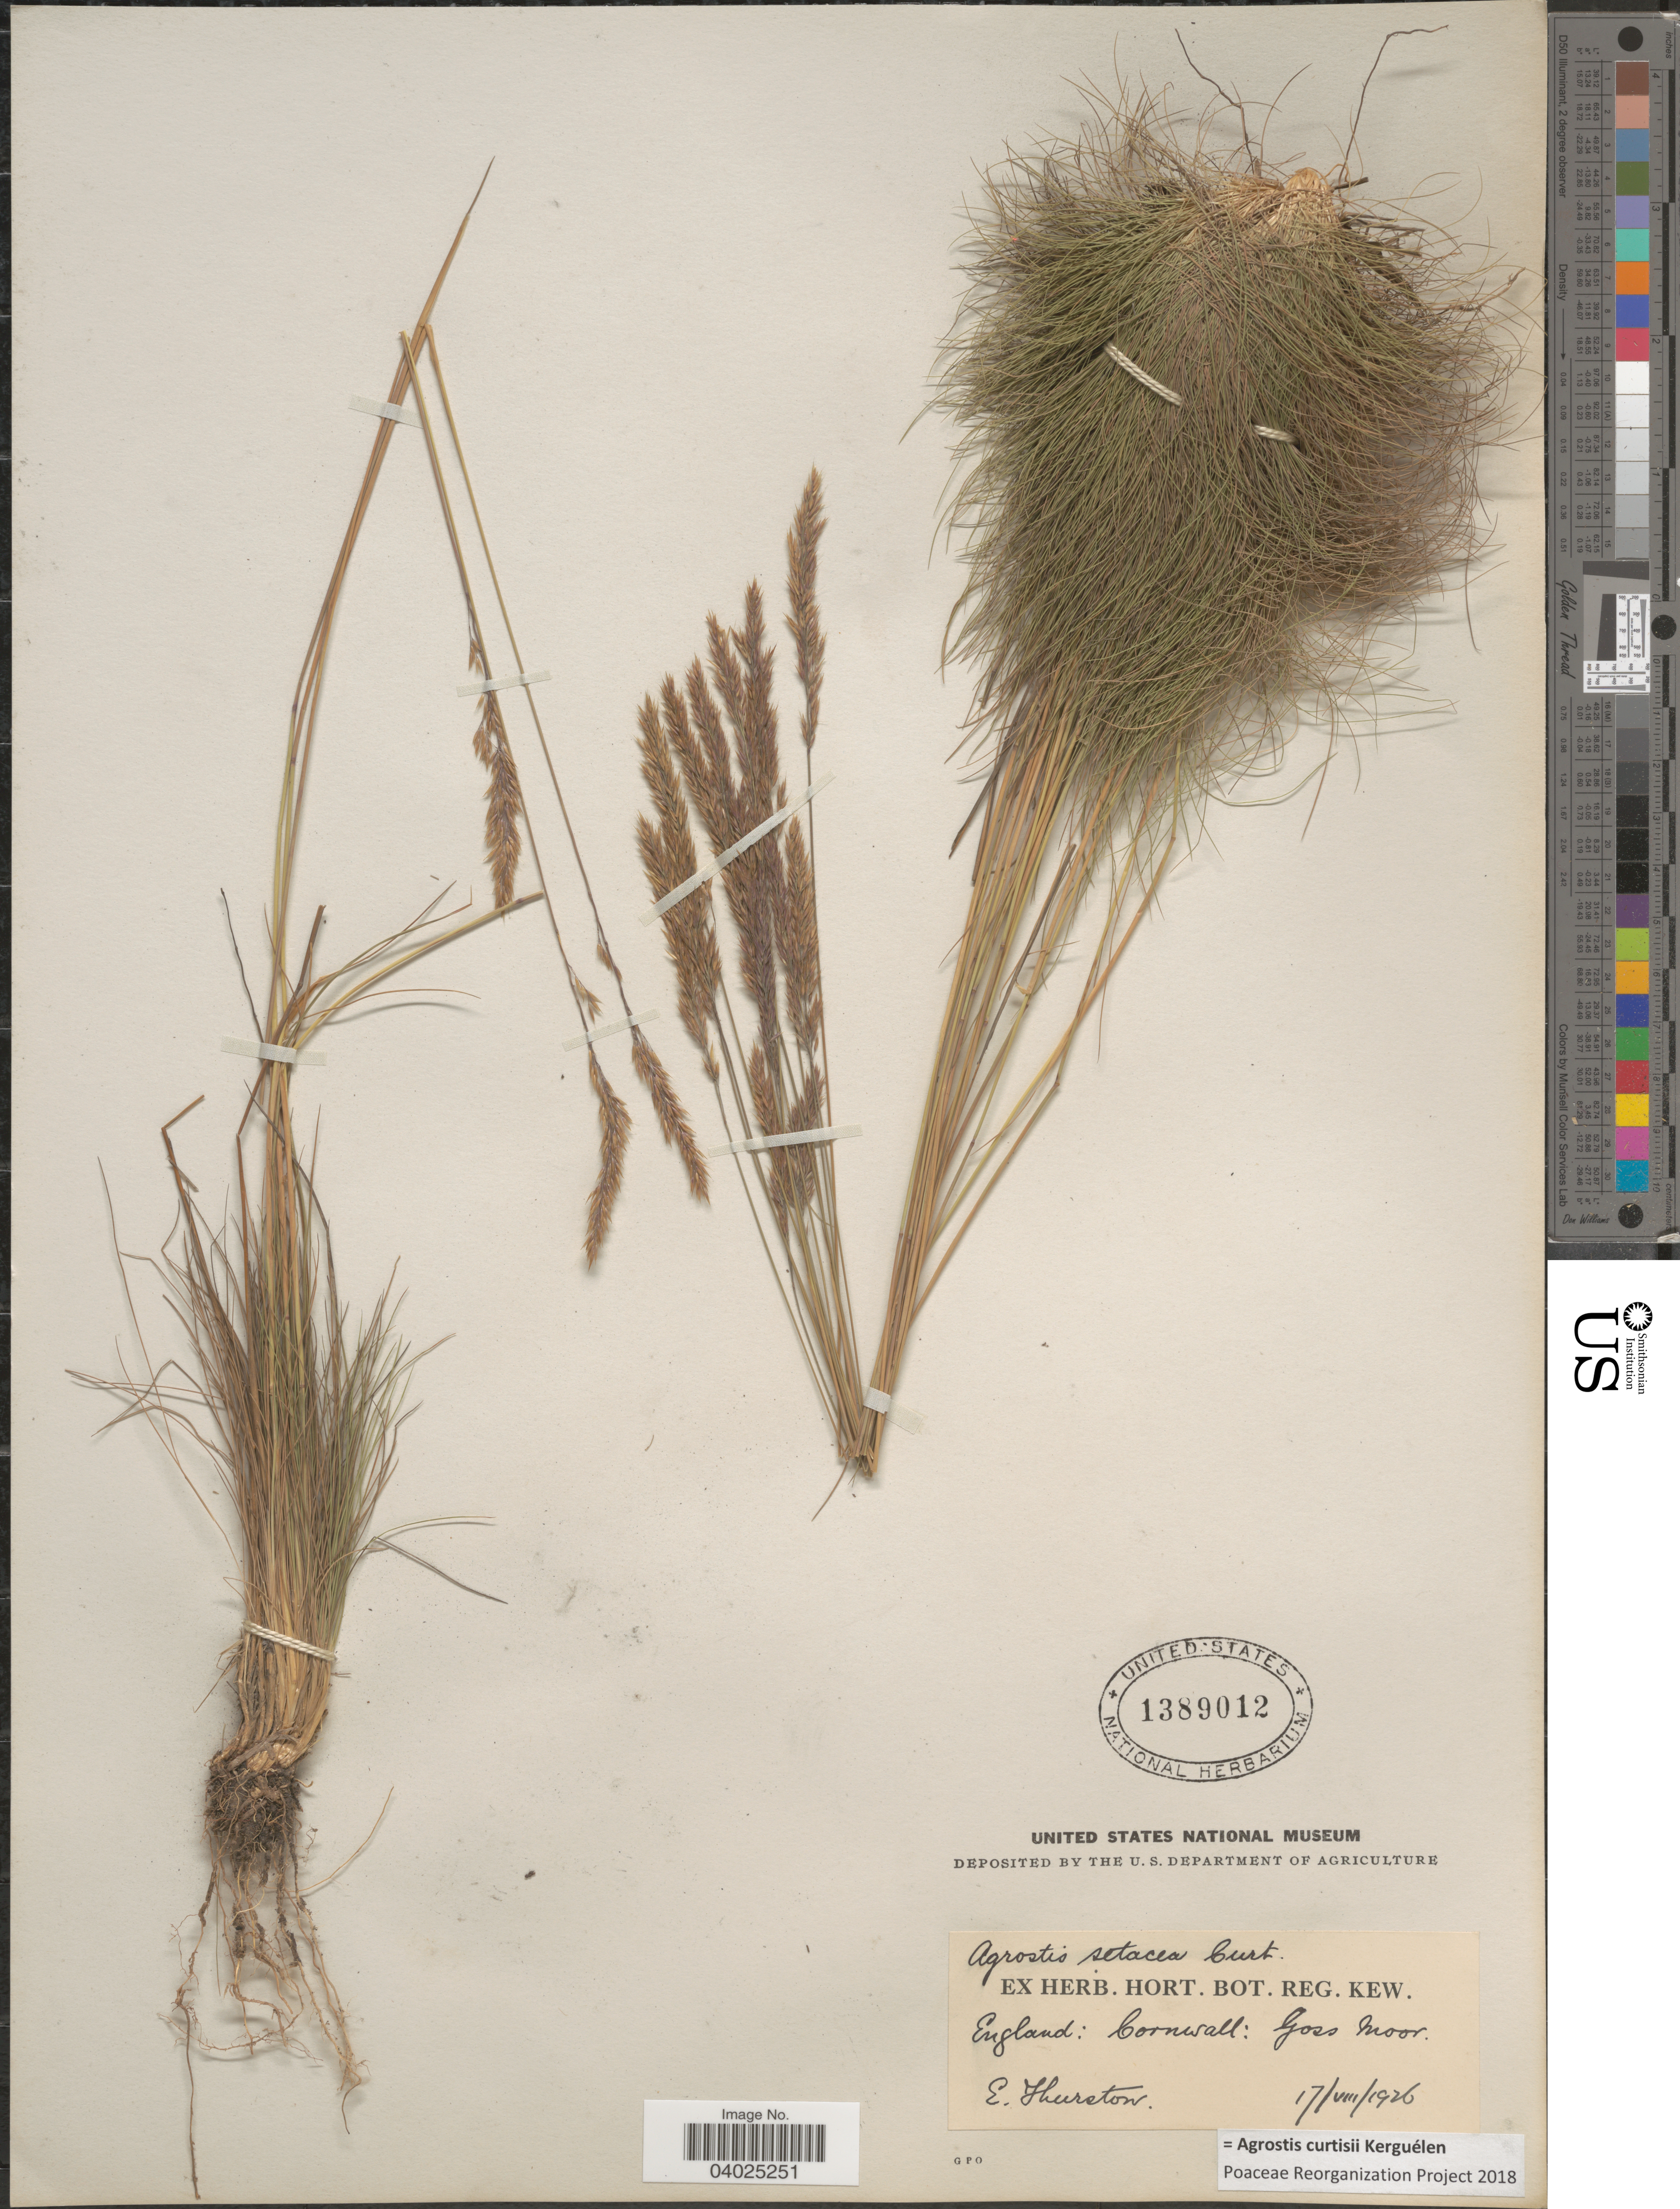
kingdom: Plantae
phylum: Tracheophyta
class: Liliopsida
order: Poales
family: Poaceae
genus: Alpagrostis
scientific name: Alpagrostis curtisii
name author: (Kerguélen) P.M. Peterson et al.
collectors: E. Thurston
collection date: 1926-08-17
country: United Kingdom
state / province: England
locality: Cornwall: Goss Moor.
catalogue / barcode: US 1389012